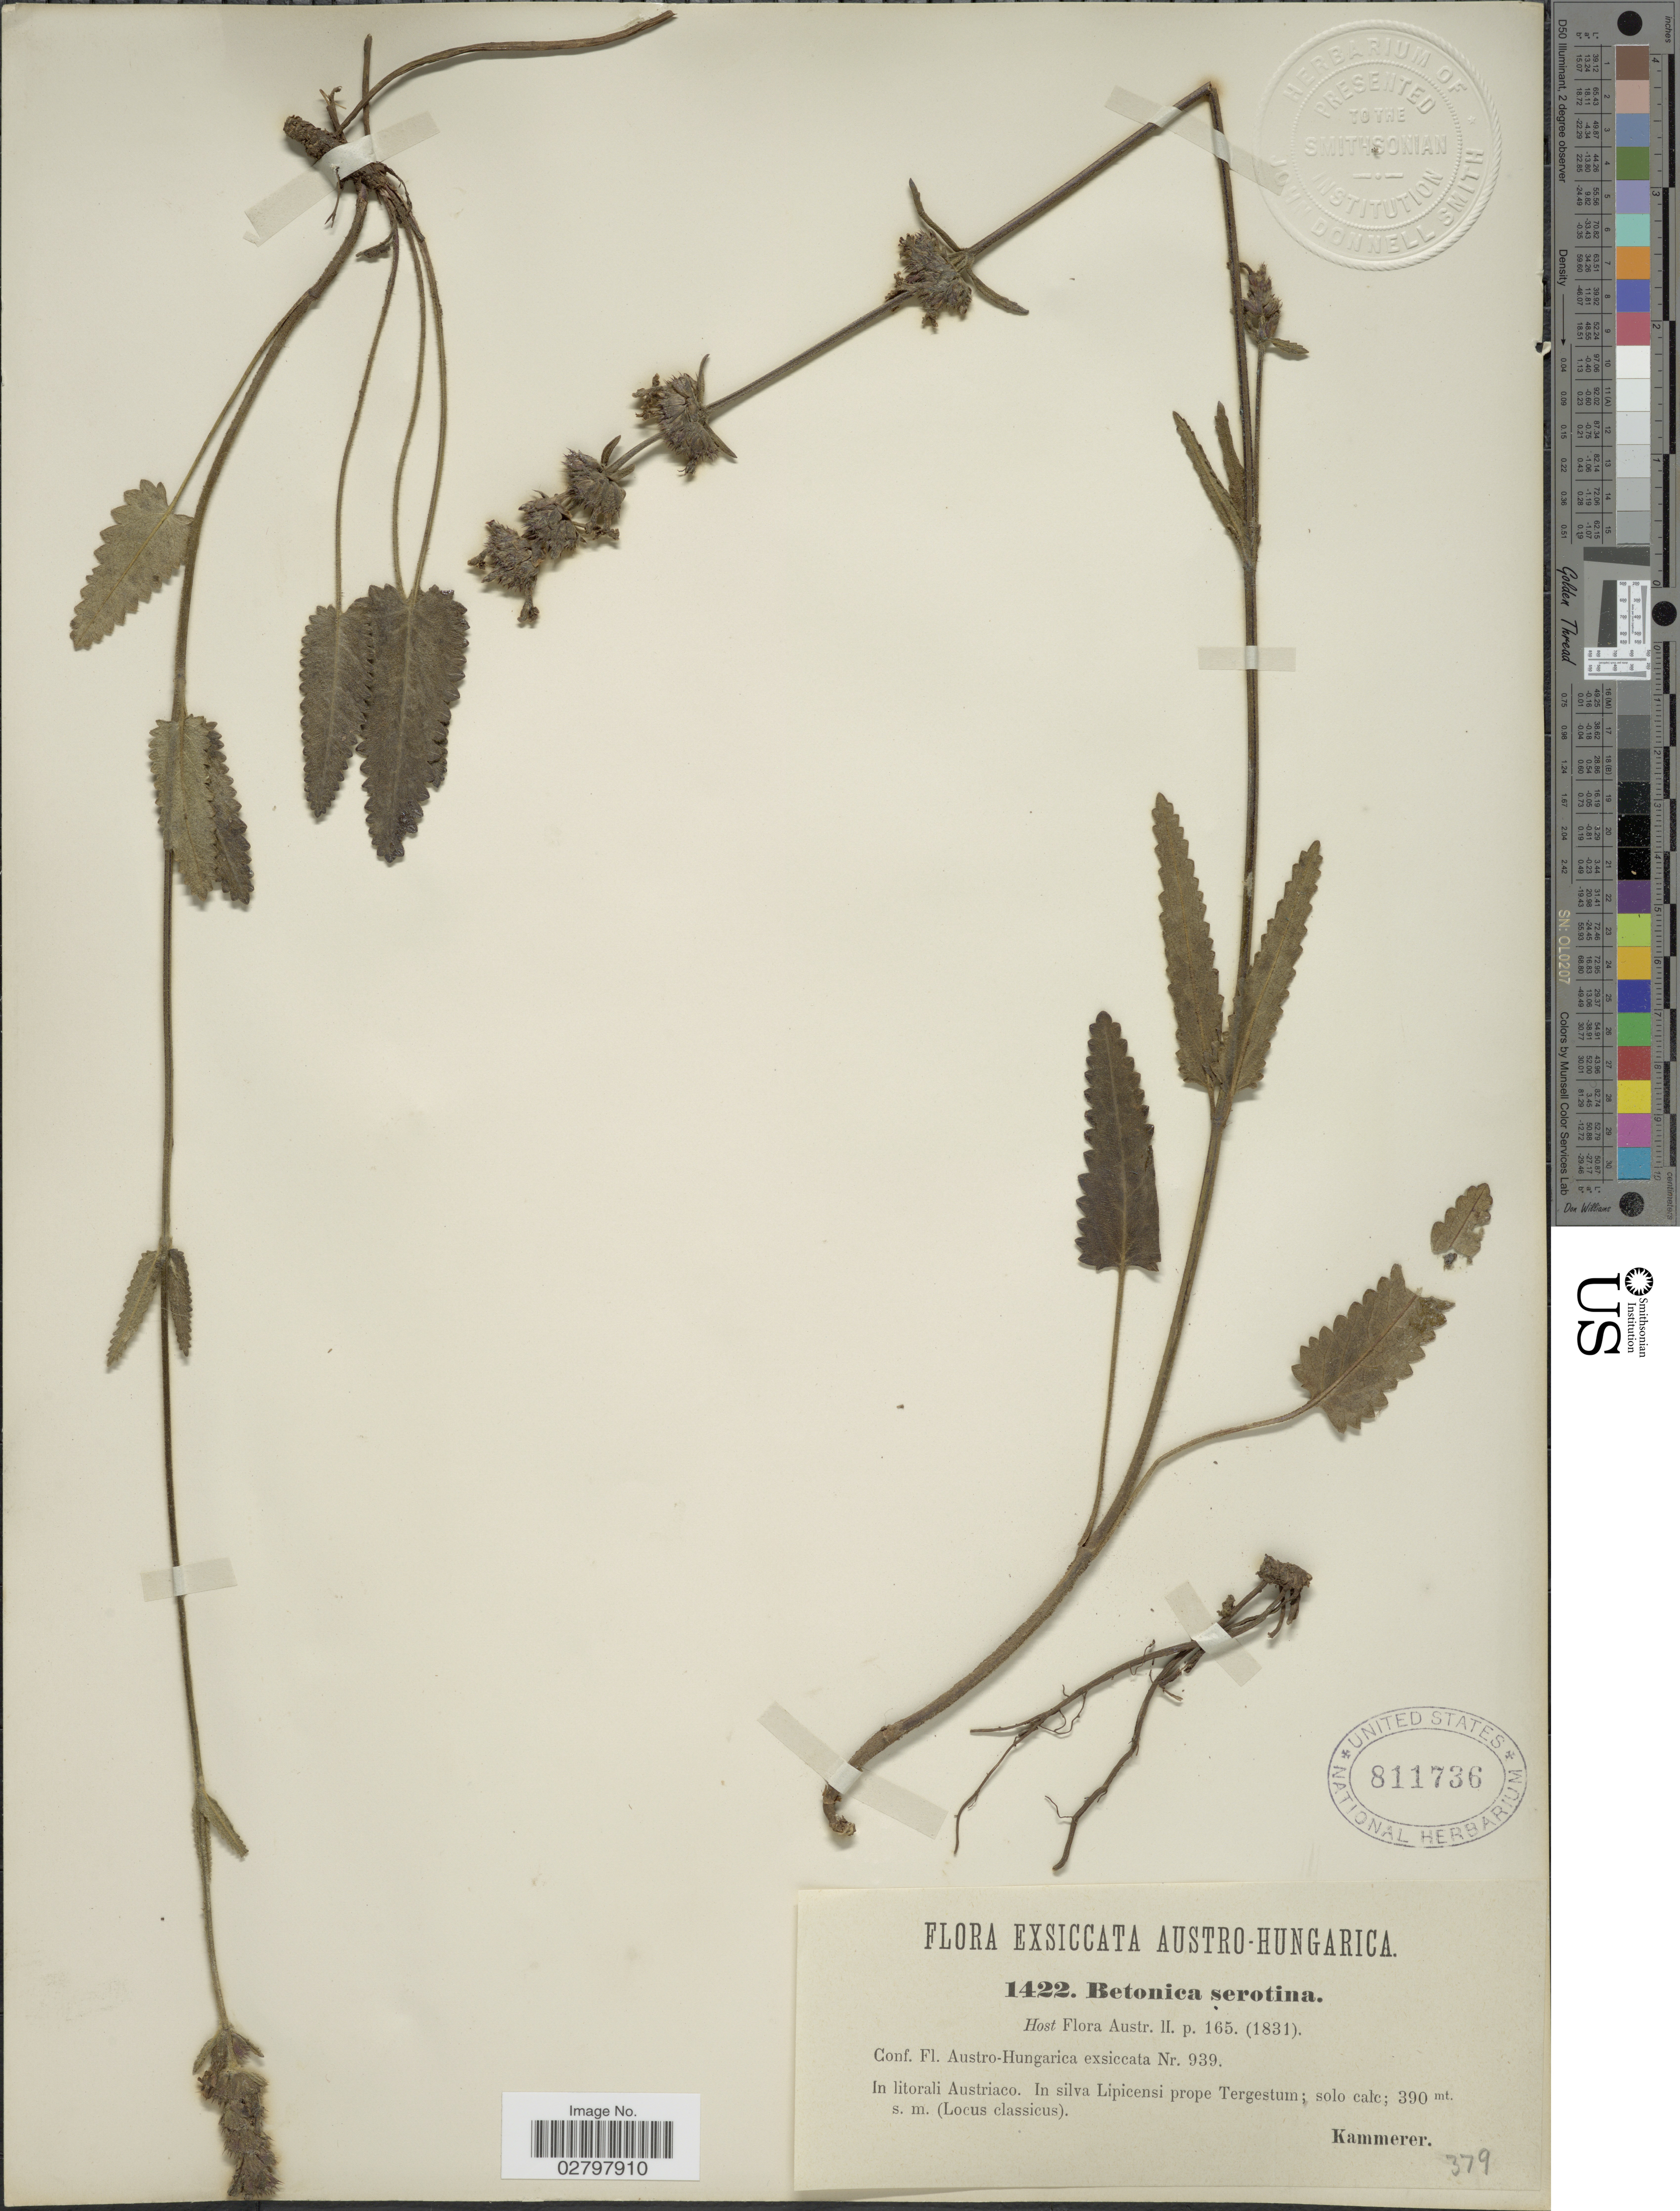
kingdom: Plantae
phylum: Tracheophyta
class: Magnoliopsida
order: Lamiales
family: Lamiaceae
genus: Stachys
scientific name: Stachys officinalis subsp. serotina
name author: (Host) Hayek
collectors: -. Kammerer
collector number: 1422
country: Italy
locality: Austro-Hungarica. In litorali Austriaco. In silva Lipicensi prope Tergestum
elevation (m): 390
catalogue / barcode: US 811736